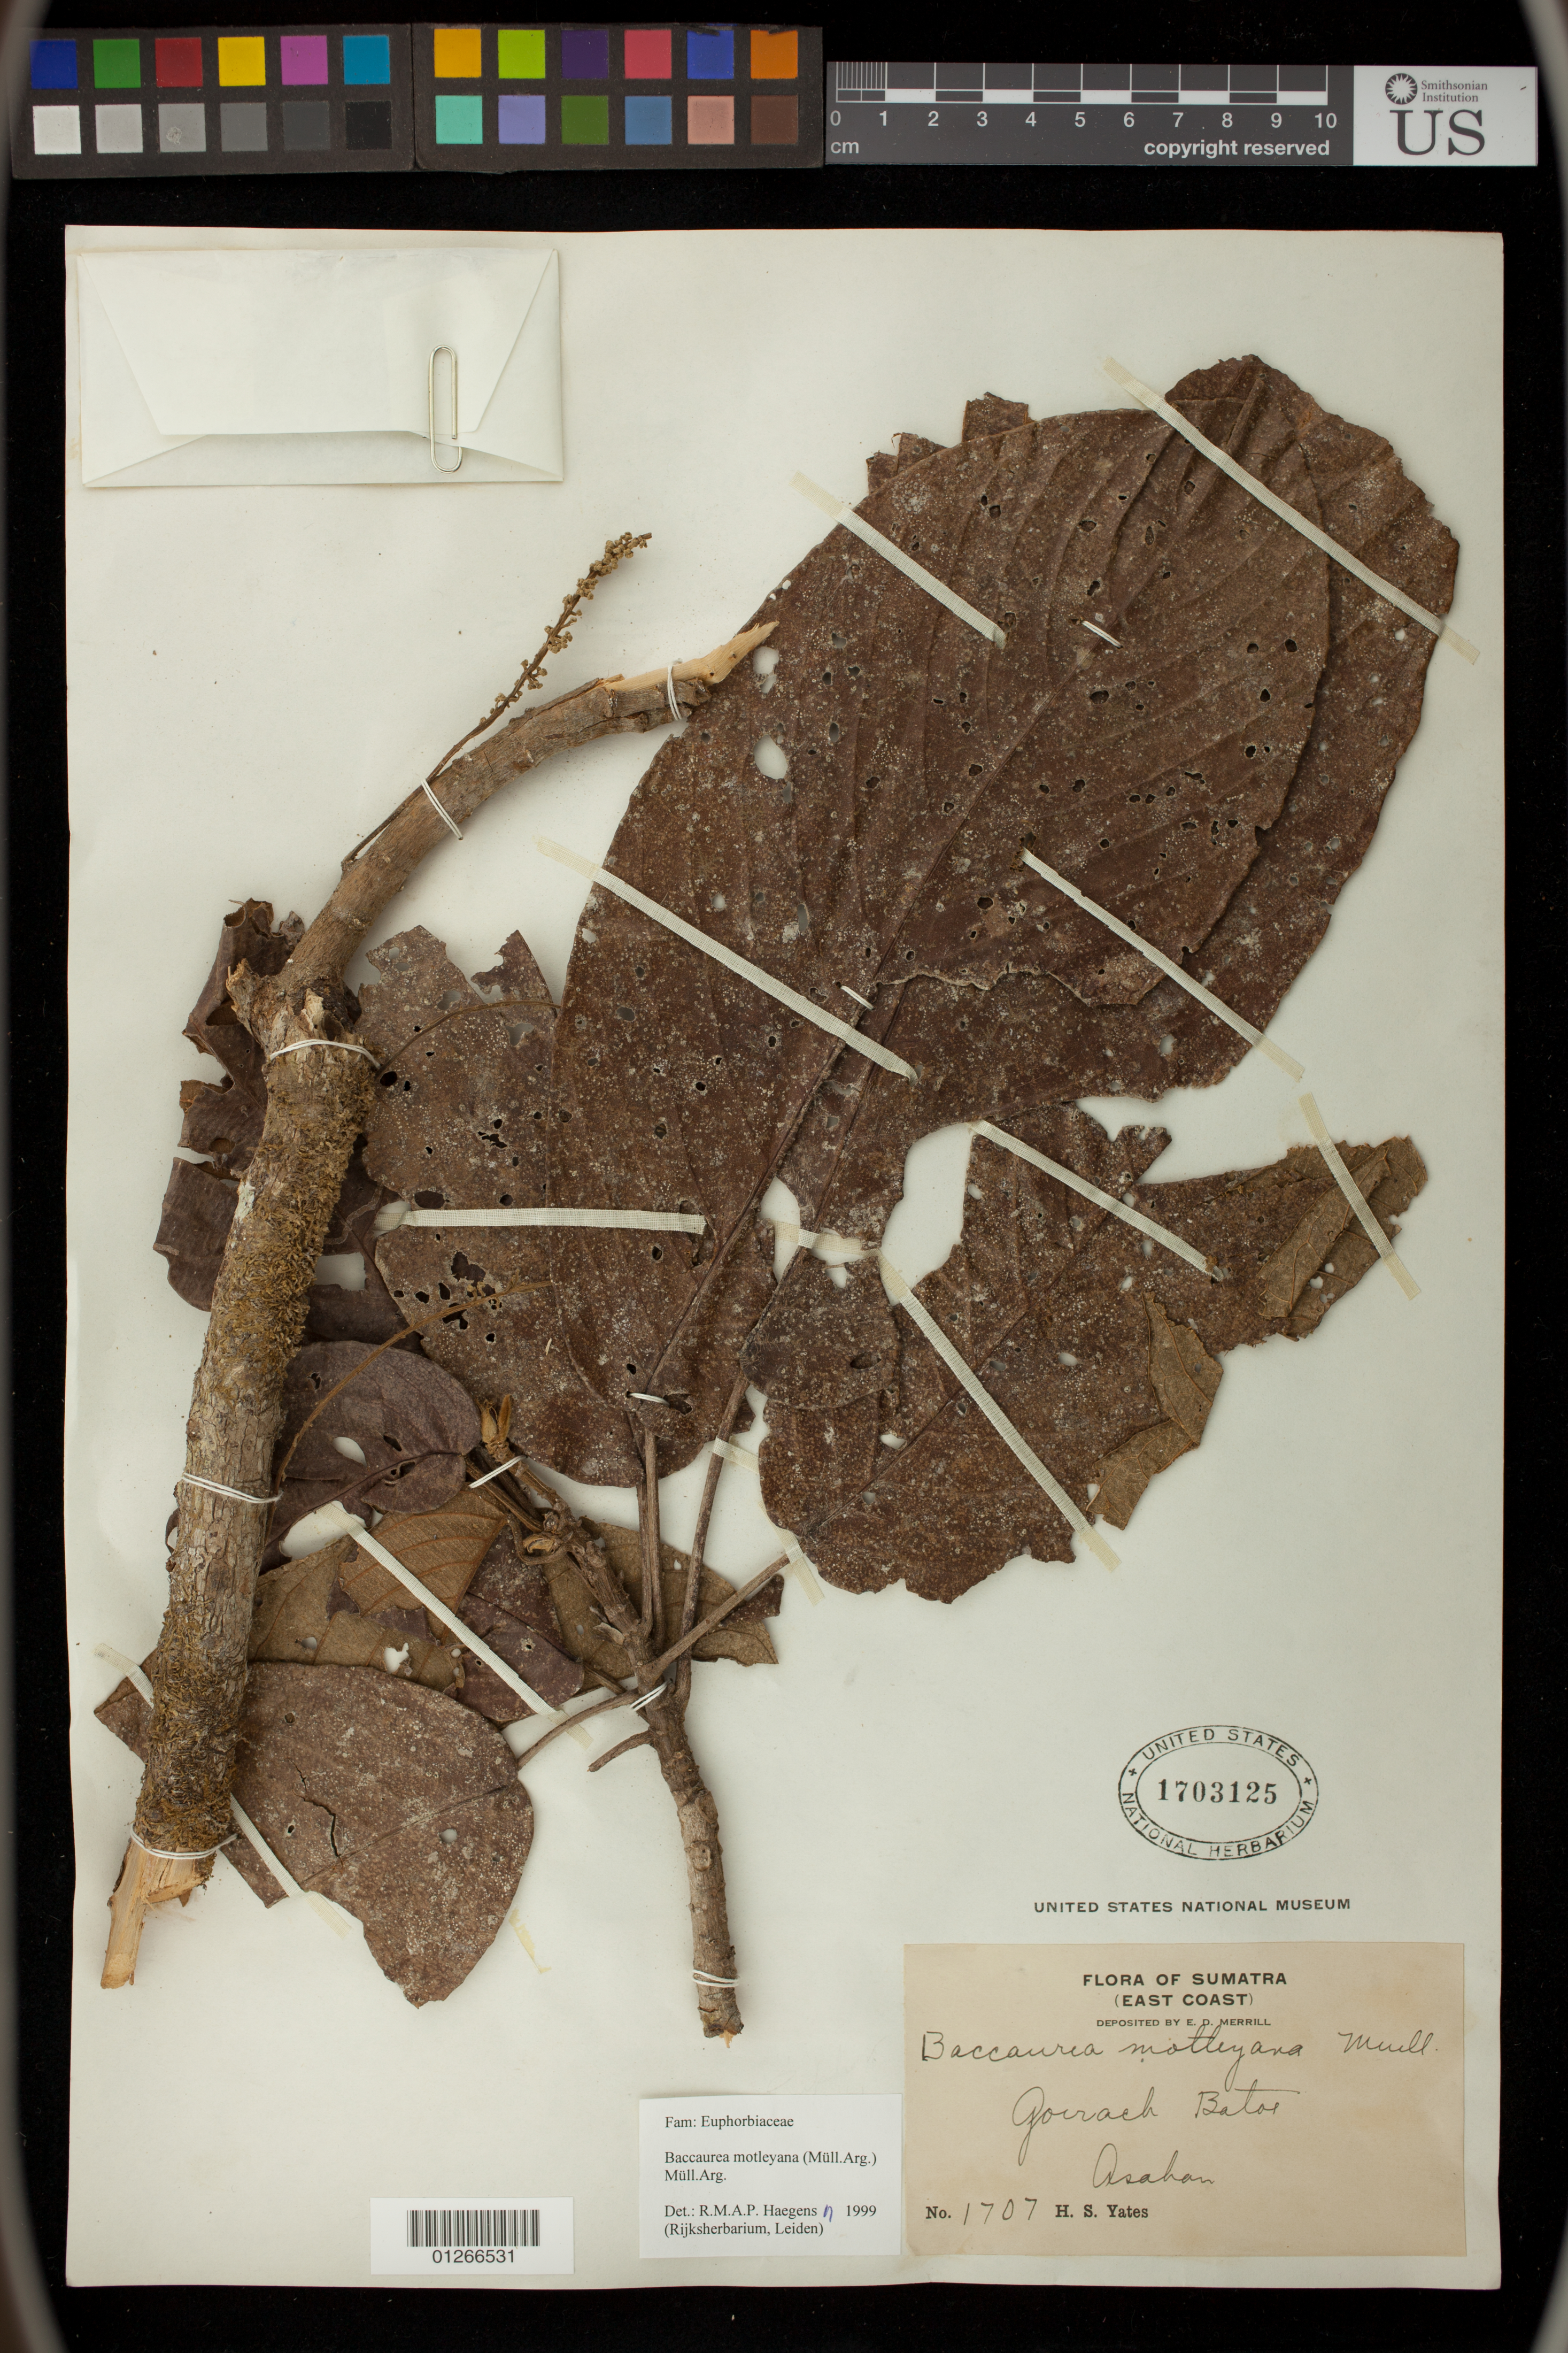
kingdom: Plantae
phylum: Tracheophyta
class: Magnoliopsida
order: Malpighiales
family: Phyllanthaceae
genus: Baccaurea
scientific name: Baccaurea motleyana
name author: (Müll. Arg.) Müll. Arg.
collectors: H. S. Yates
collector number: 1707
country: Indonesia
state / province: Sumatra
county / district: Sumatera Utara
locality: Sumatra (East Coast). Asahan. Goerach Batoe.